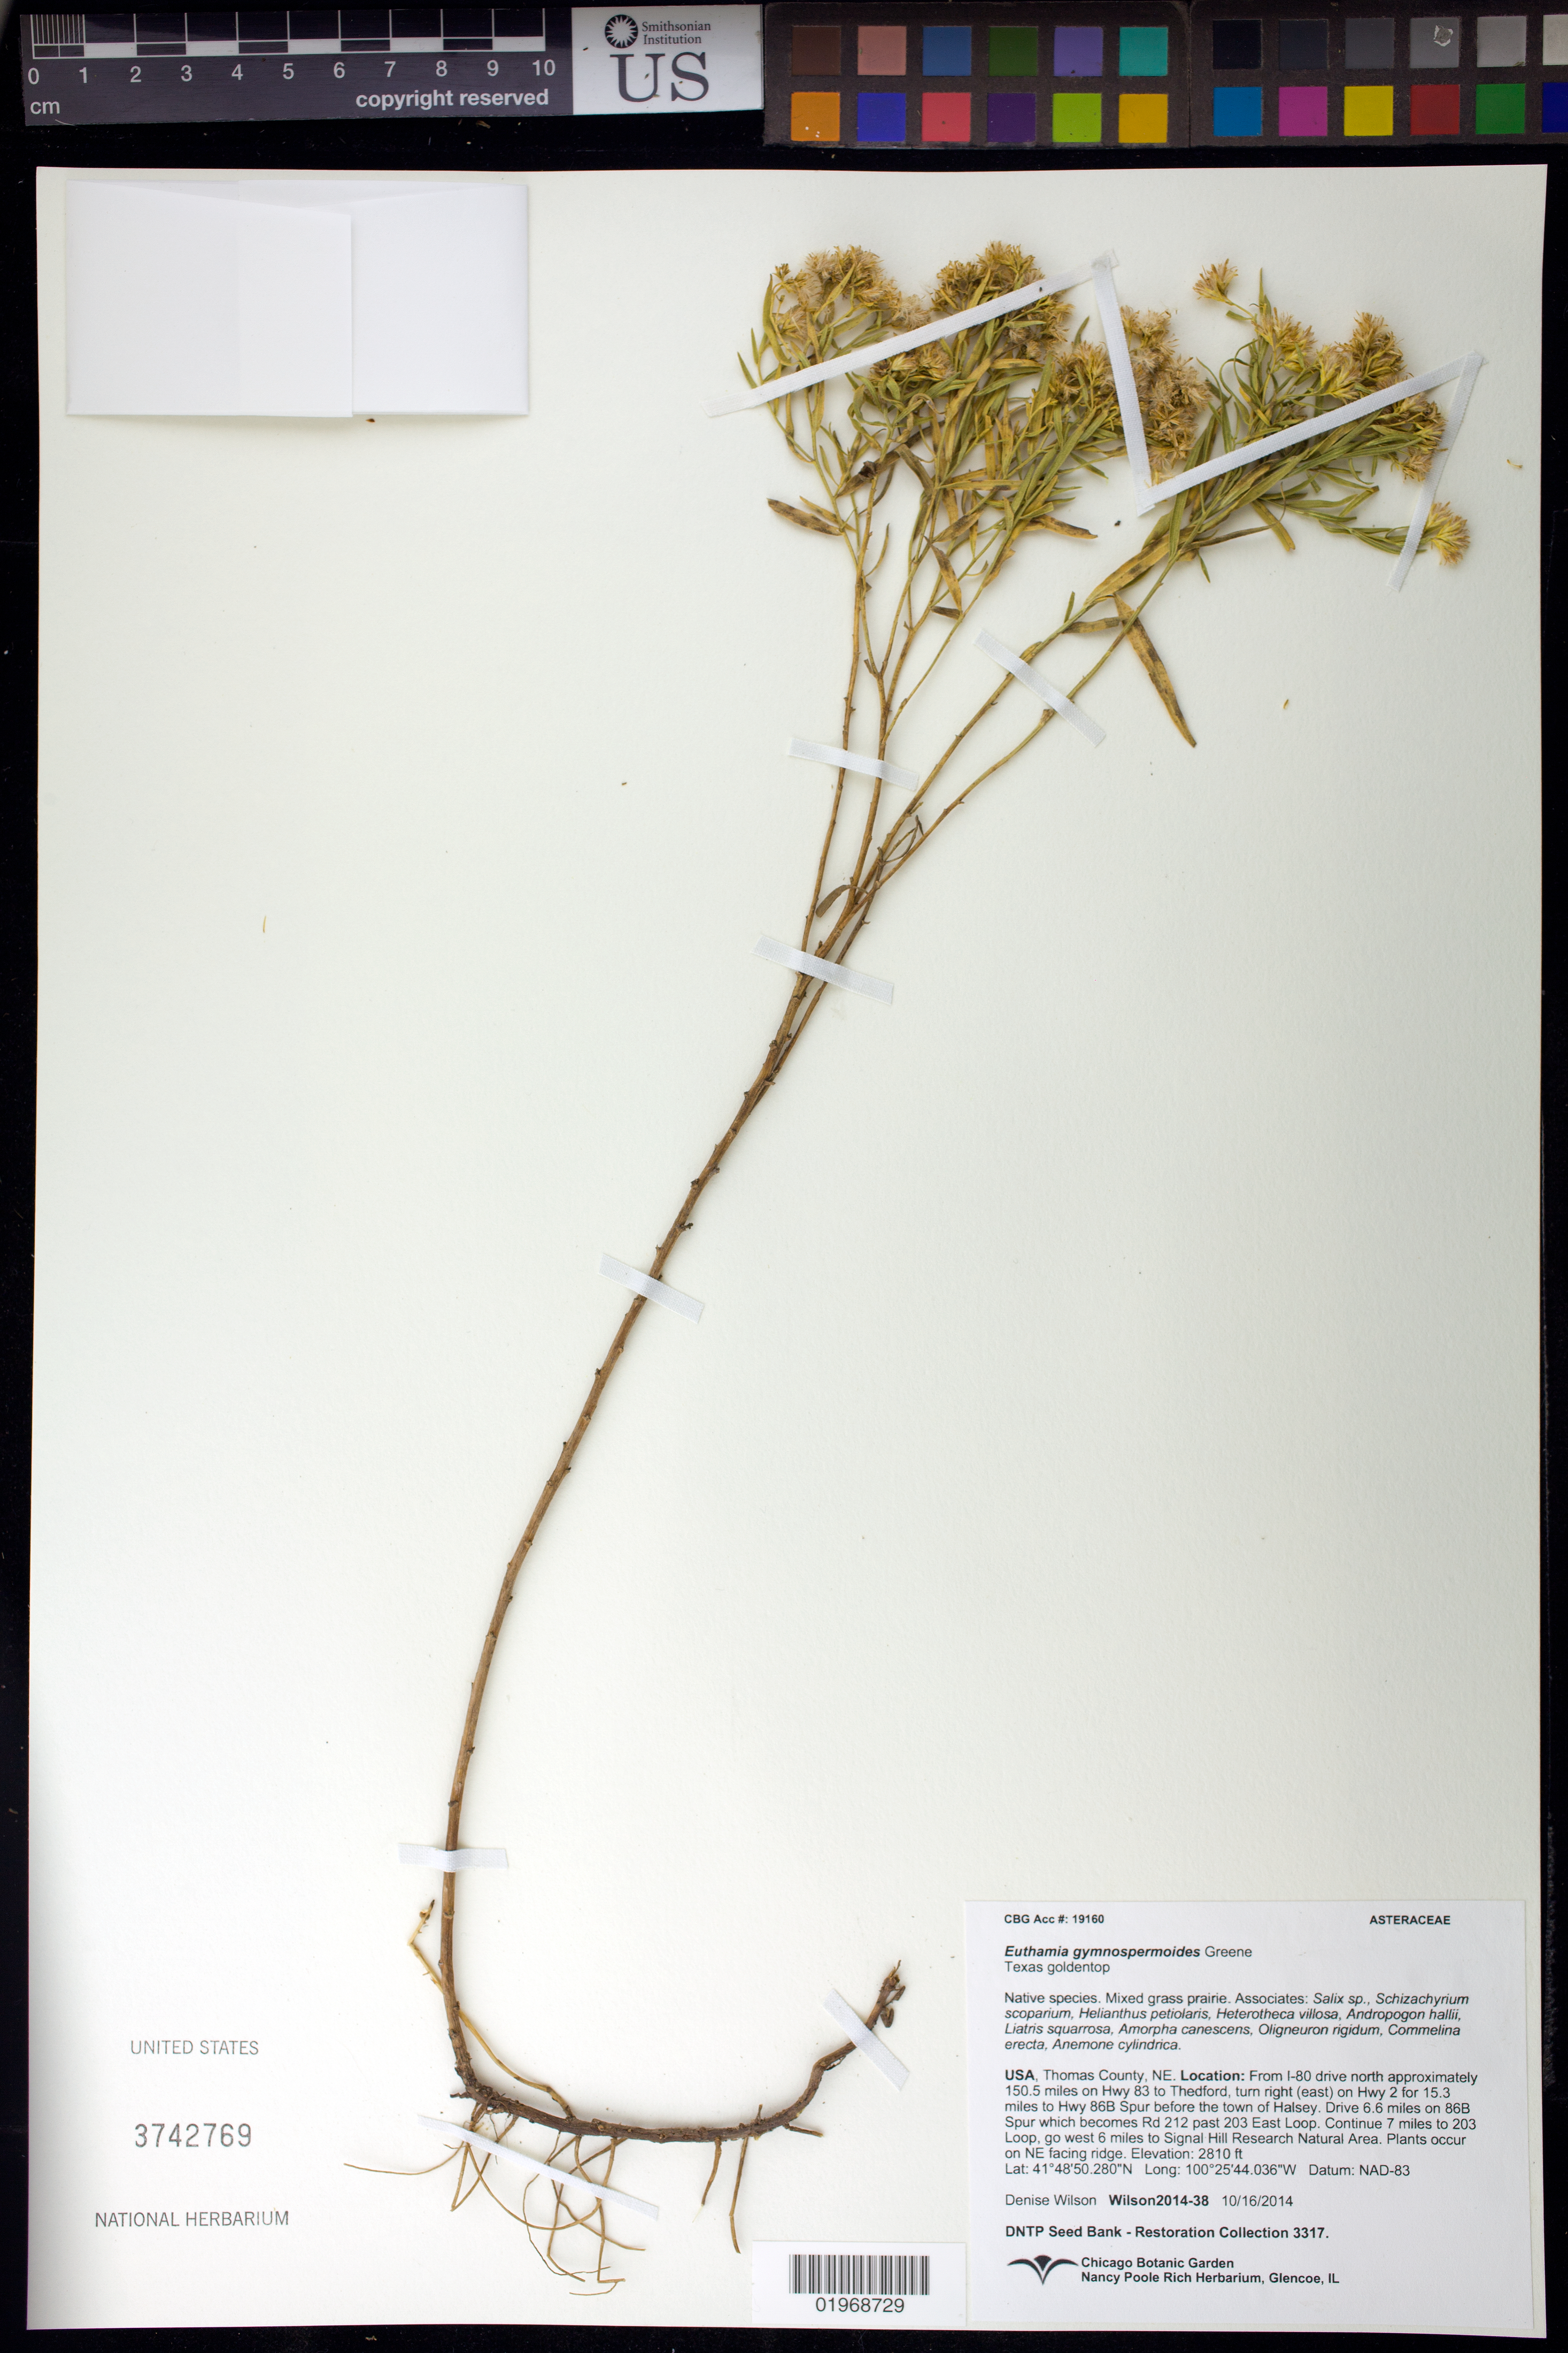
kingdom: Plantae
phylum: Tracheophyta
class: Magnoliopsida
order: Asterales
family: Asteraceae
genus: Euthamia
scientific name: Euthamia gymnospermoides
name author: Greene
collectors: D. Wilson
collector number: Wilson2014-38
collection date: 2014-10-16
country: United States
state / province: Nebraska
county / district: Thomas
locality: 7 miles to 203 Loop and 6 miles W to Signal Hill Research Natural Area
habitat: Mixed grass prairie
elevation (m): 856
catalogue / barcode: US 3742769